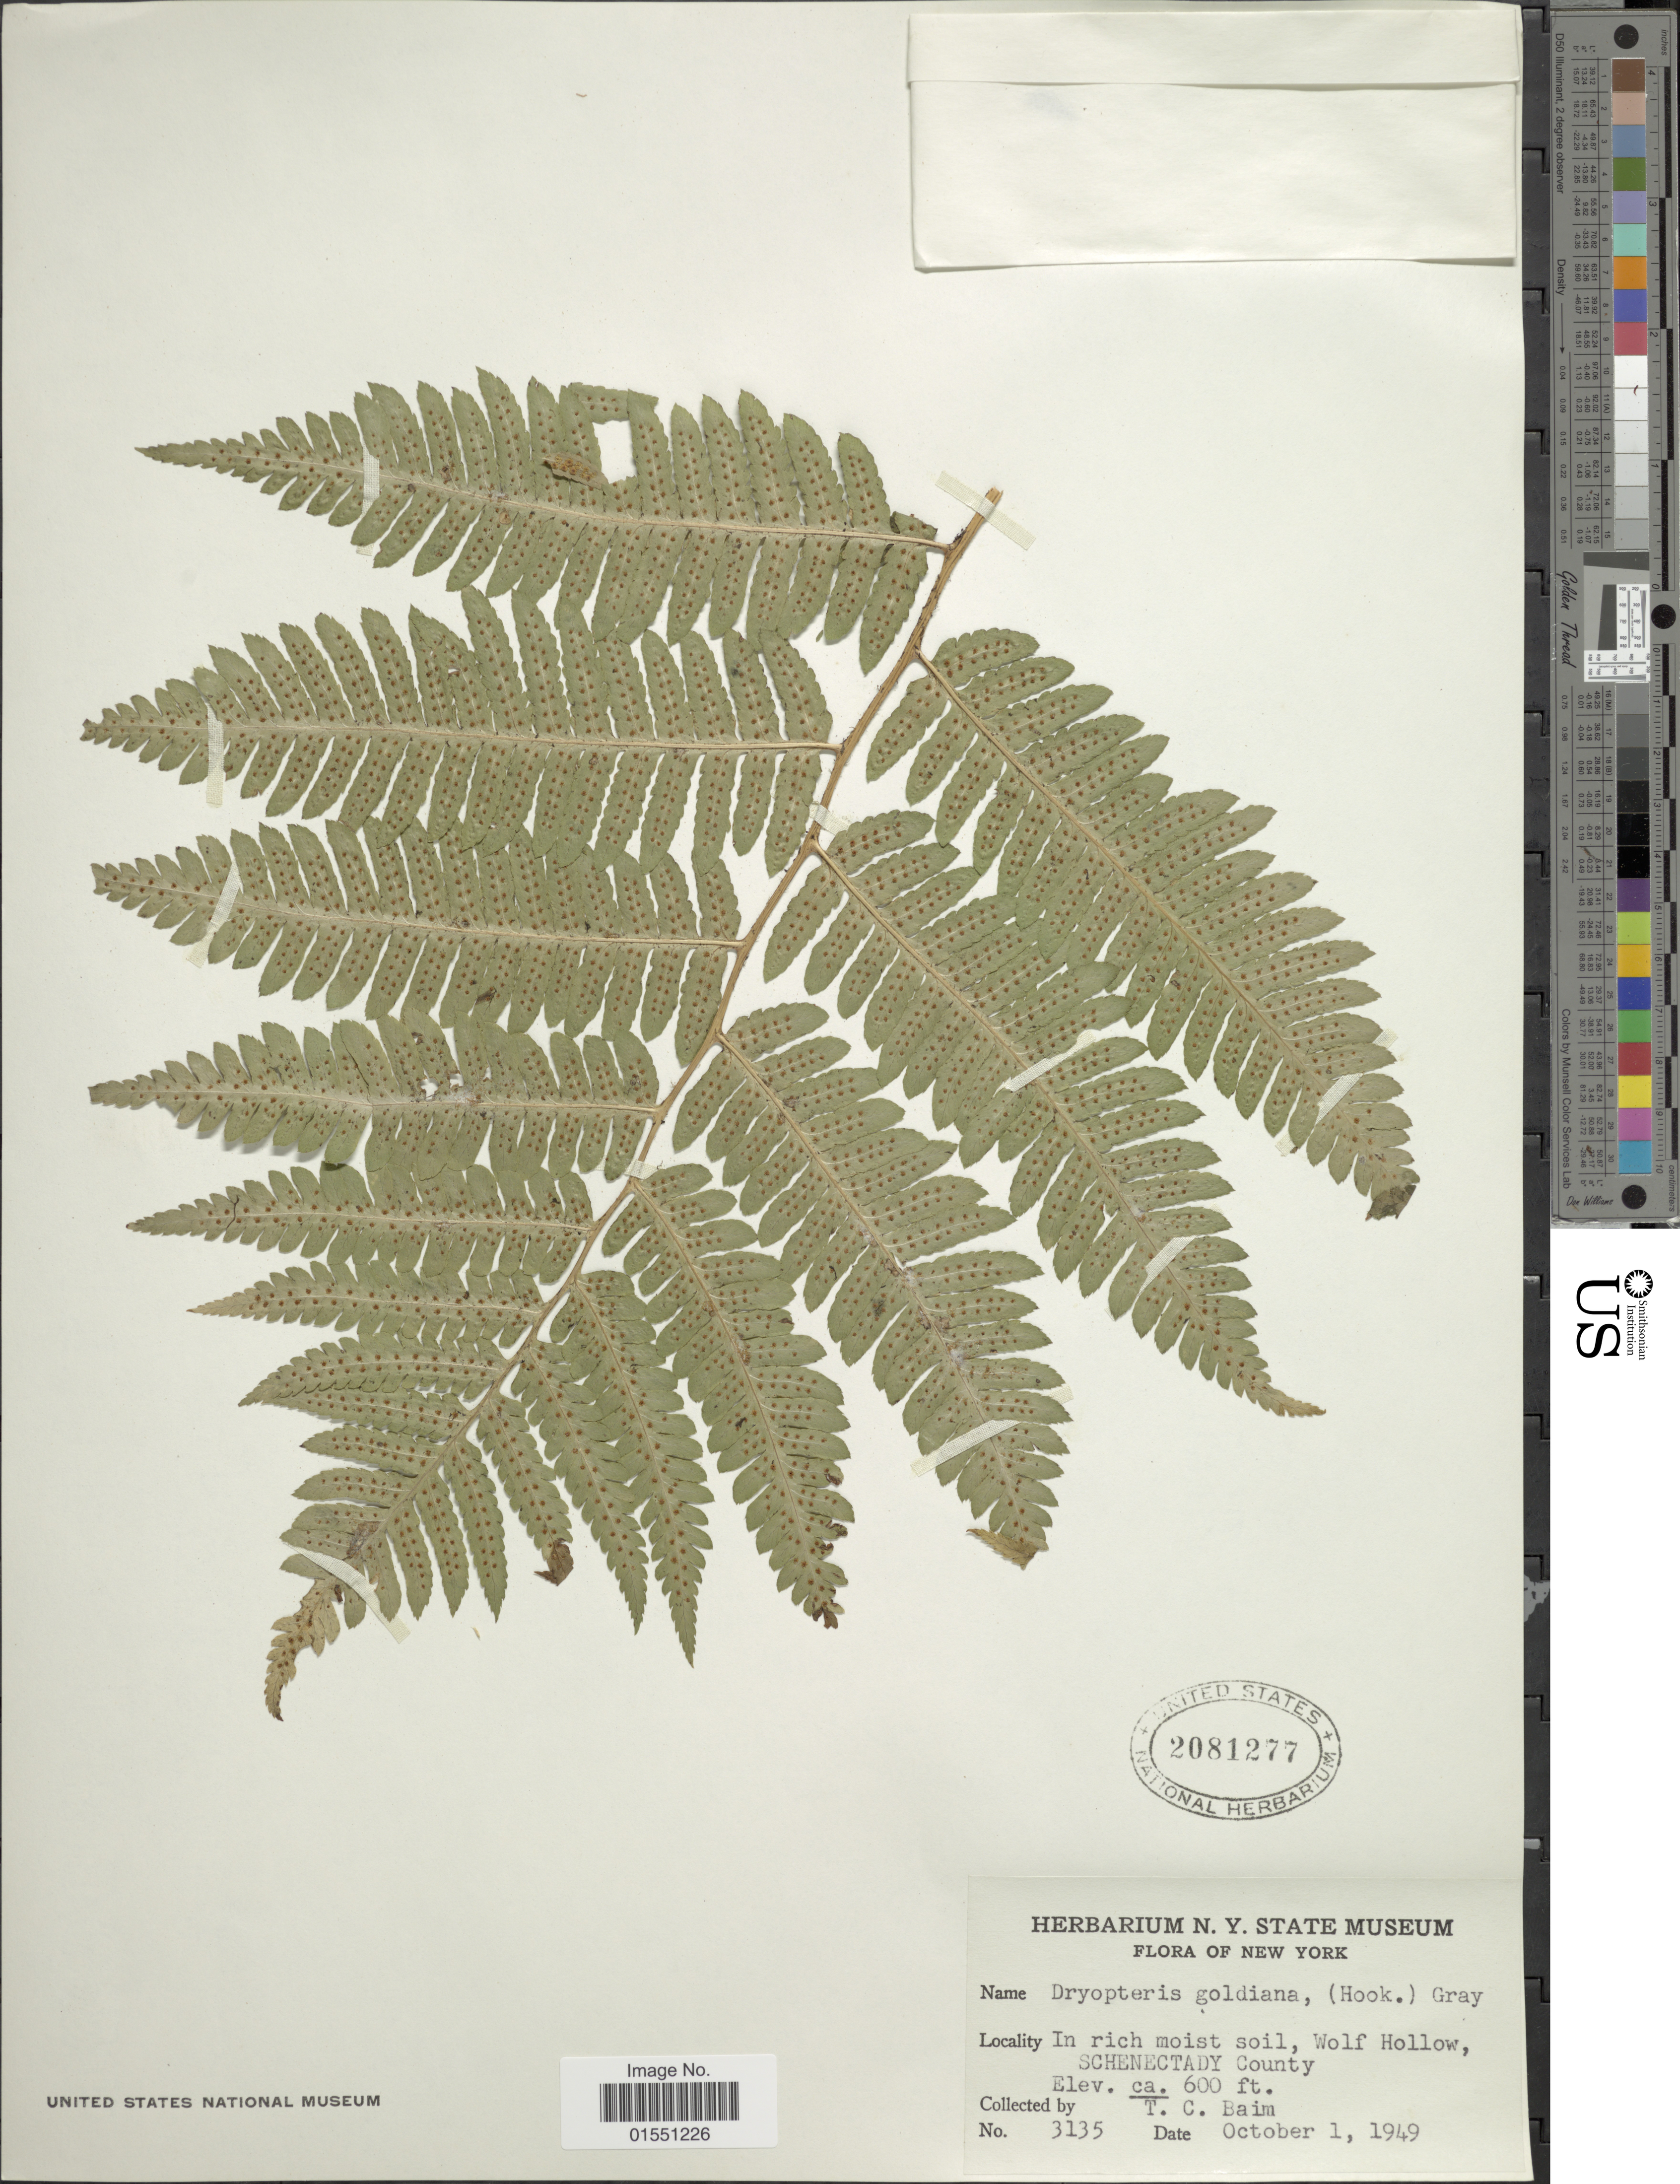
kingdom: Plantae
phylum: Tracheophyta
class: Polypodiopsida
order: Polypodiales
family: Dryopteridaceae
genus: Dryopteris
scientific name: Dryopteris goldiana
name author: (Hook. ex Goldie) A. Gray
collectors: T. Baim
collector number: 3135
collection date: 1949-10-01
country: United States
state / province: New York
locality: Wolf Hollow, Schenectady County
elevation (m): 183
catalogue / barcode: US 2081277